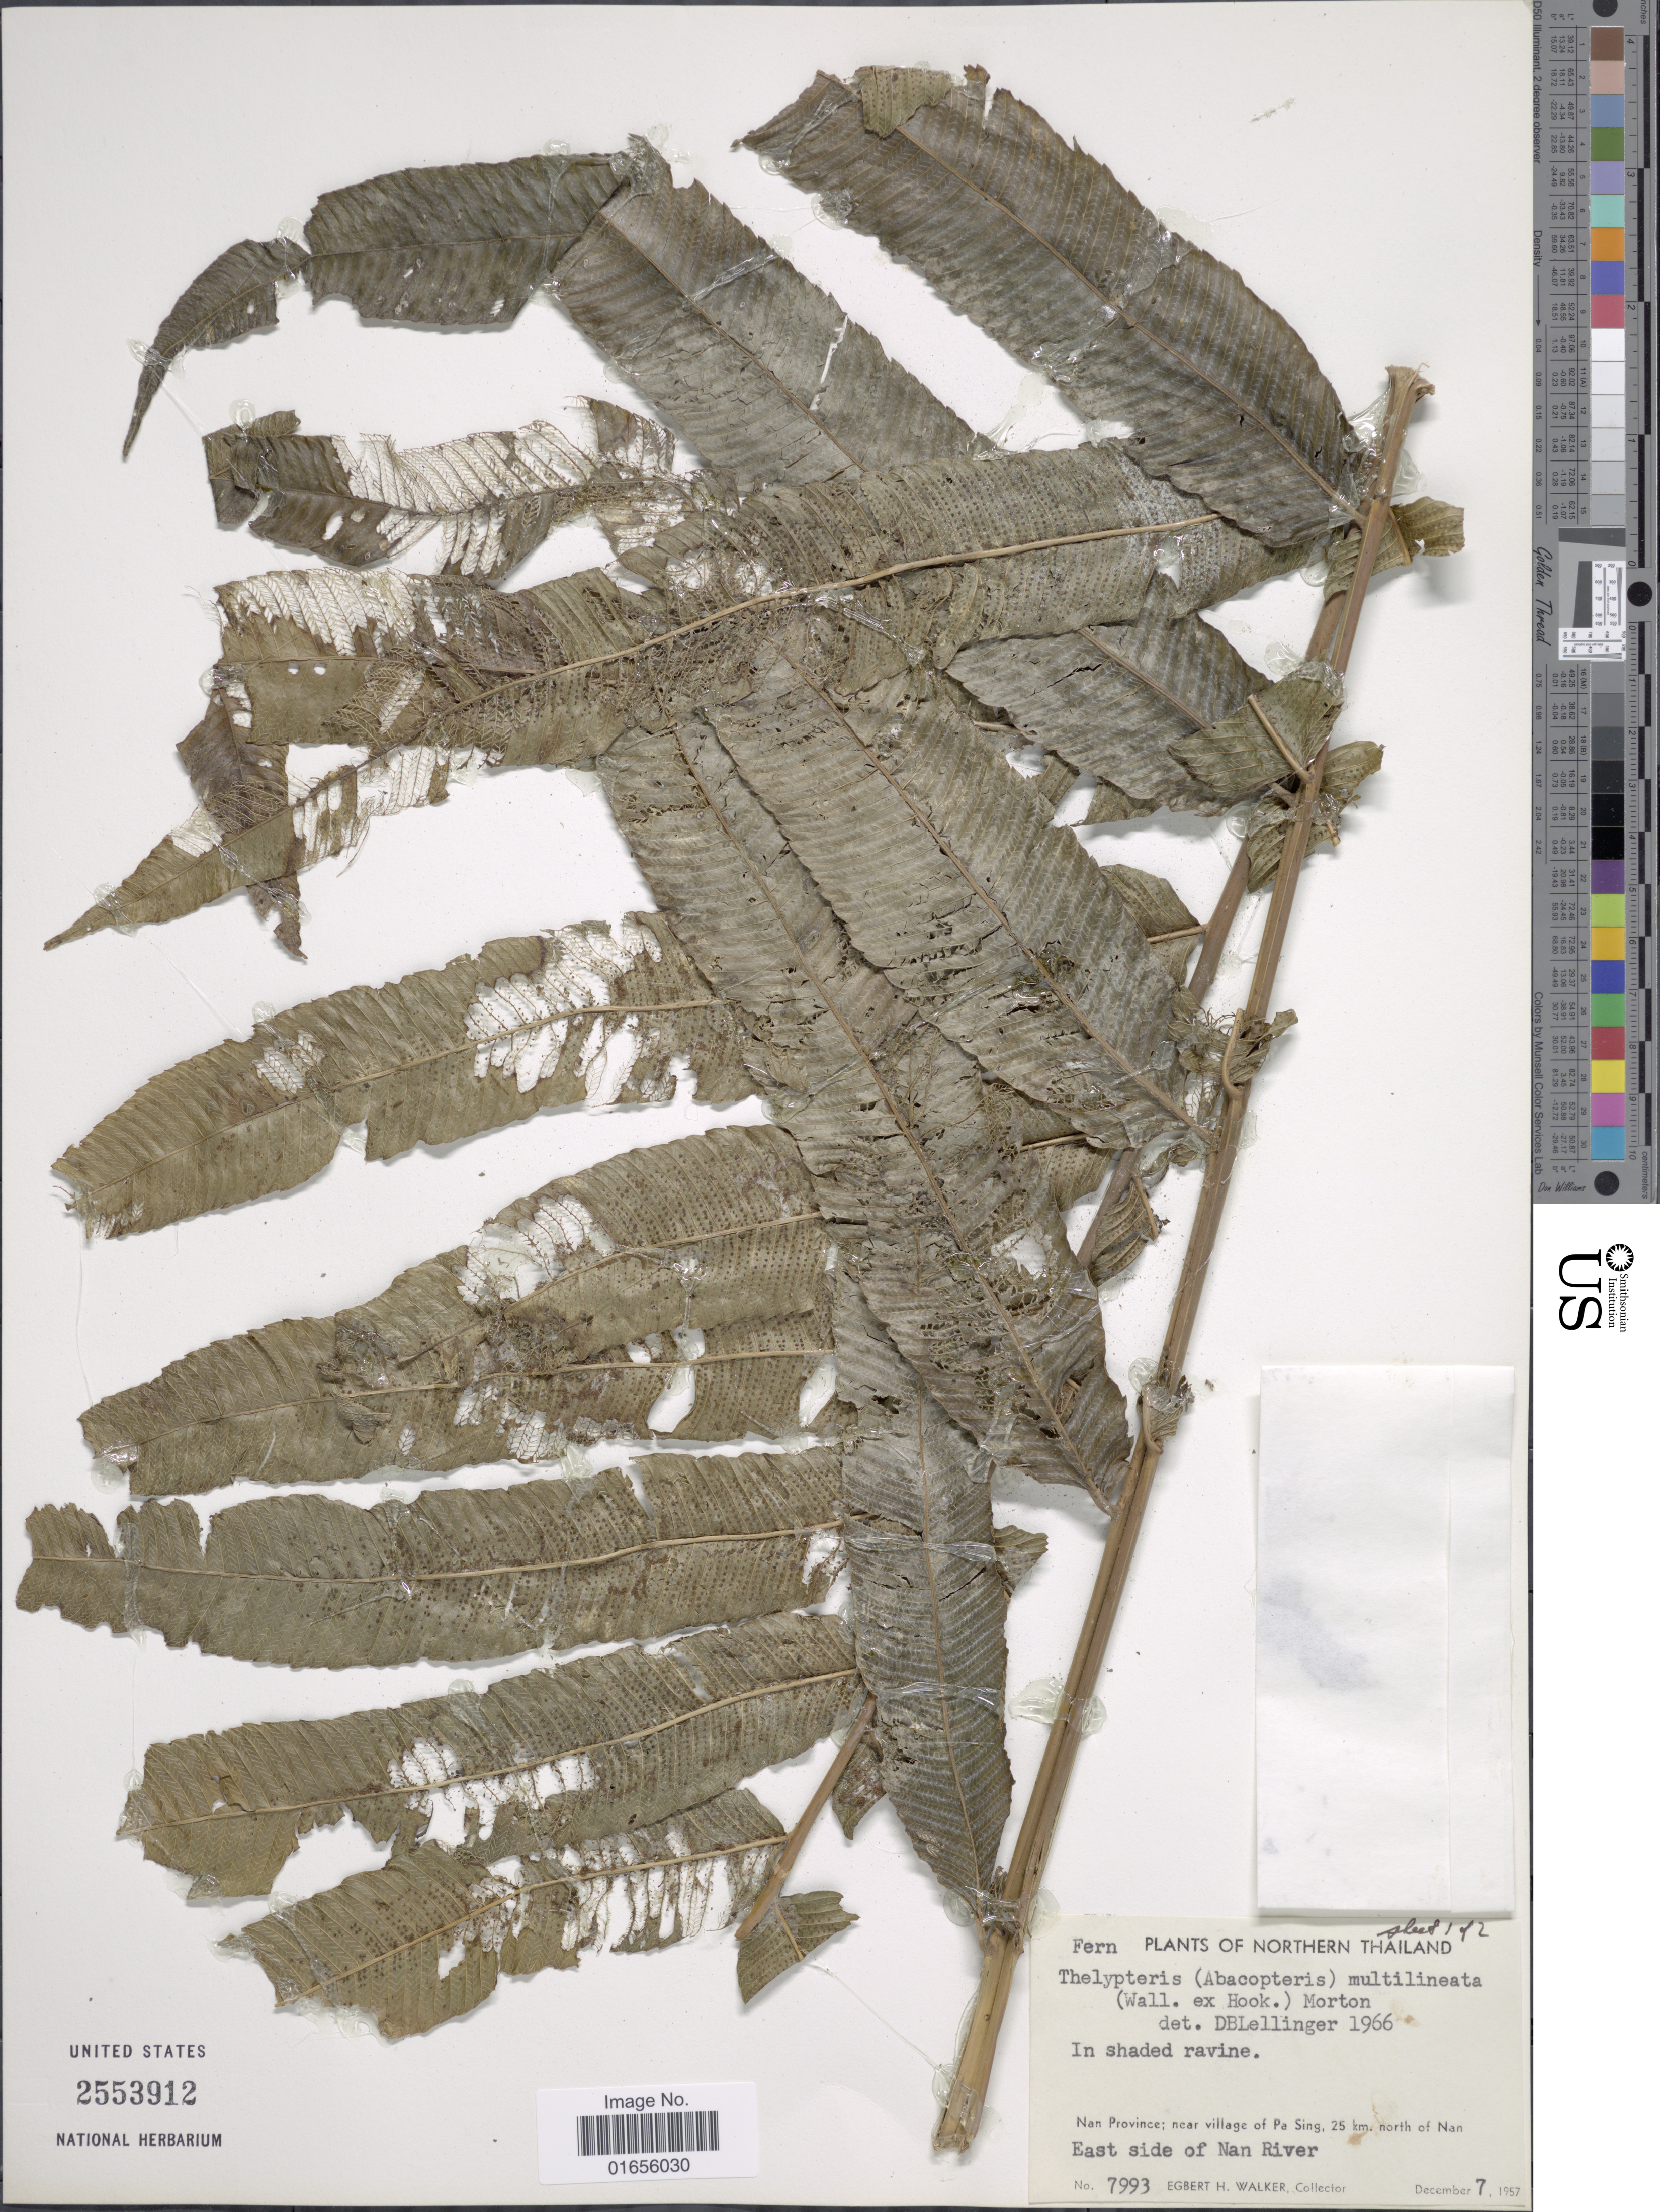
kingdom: Plantae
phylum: Tracheophyta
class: Polypodiopsida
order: Polypodiales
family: Thelypteridaceae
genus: Pronephrium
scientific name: Pronephrium nudatum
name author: (Roxb.) Holttum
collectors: E. H. Walker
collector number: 7993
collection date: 1957-12-07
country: Thailand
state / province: Nan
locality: Northern Thailand; near village of Pa Sing, 25 km. north of Nan, East side of Nan River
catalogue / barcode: US 2553912